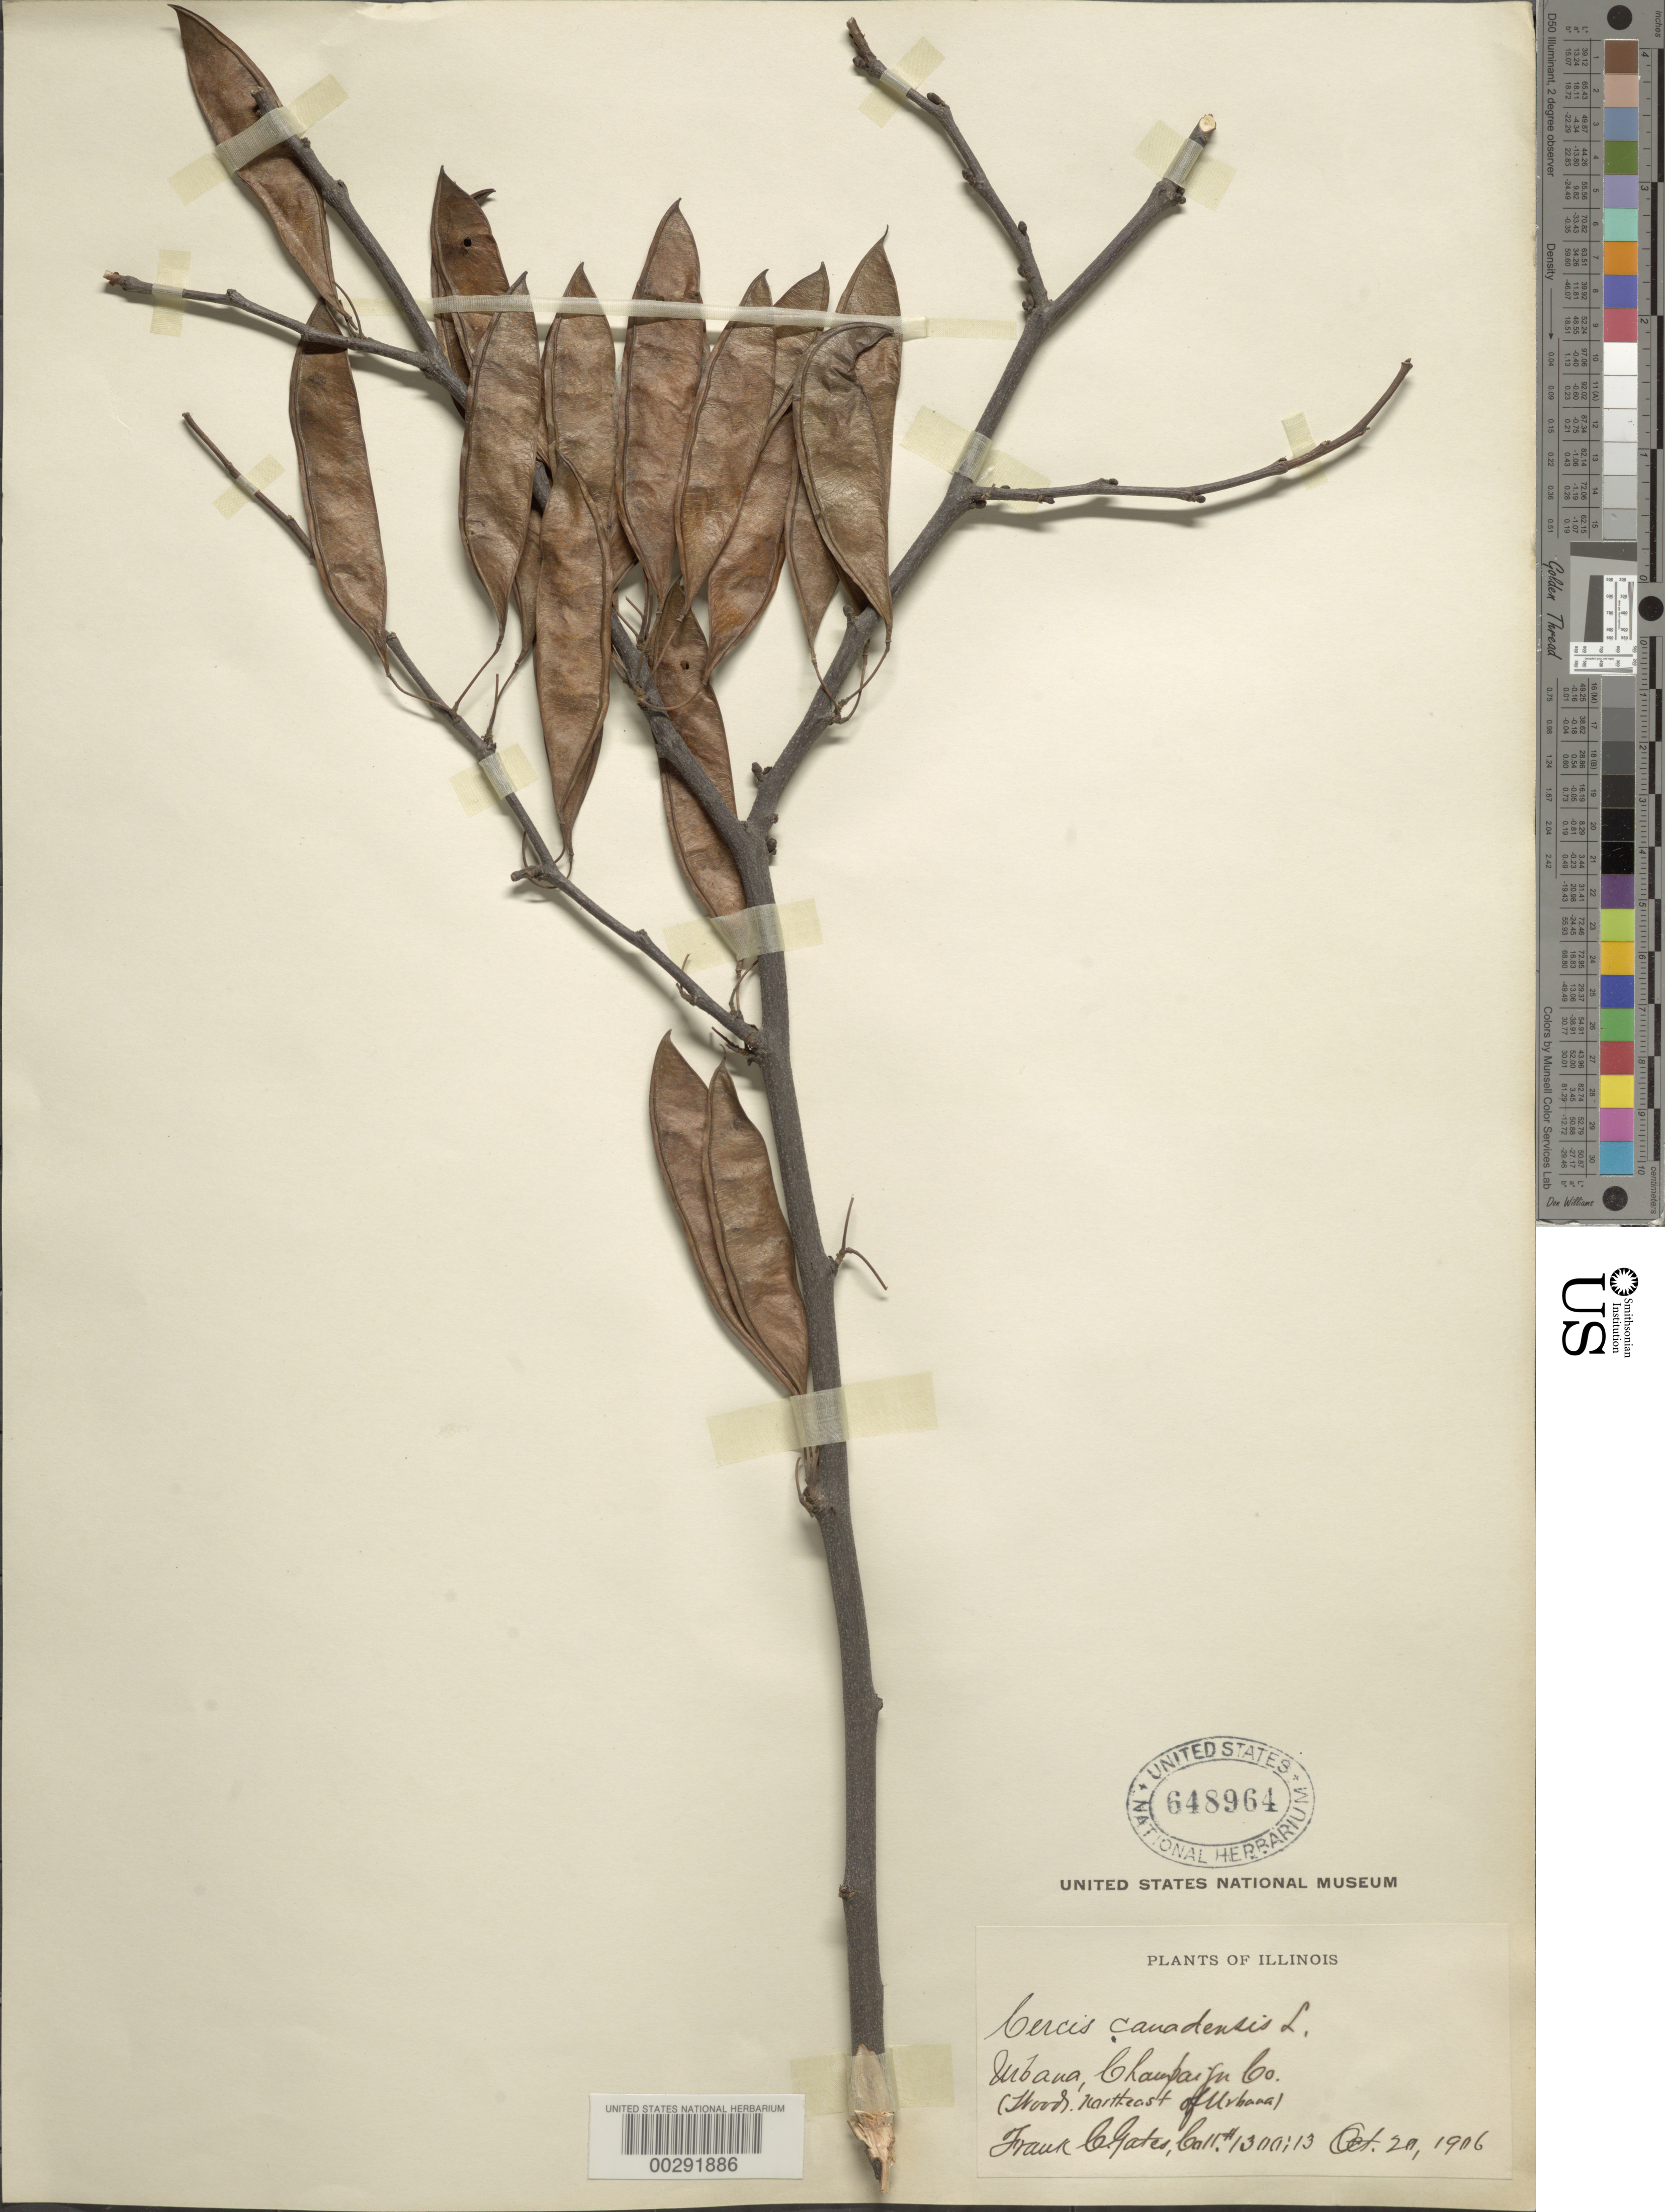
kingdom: Plantae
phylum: Tracheophyta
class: Magnoliopsida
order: Fabales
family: Fabaceae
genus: Cercis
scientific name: Cercis canadensis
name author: L.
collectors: F. C. Gates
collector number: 1300:13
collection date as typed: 20 Oct 1906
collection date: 1906-10-20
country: United States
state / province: Illinois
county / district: Champaign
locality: Ne of urbana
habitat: Woods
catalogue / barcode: US 648964